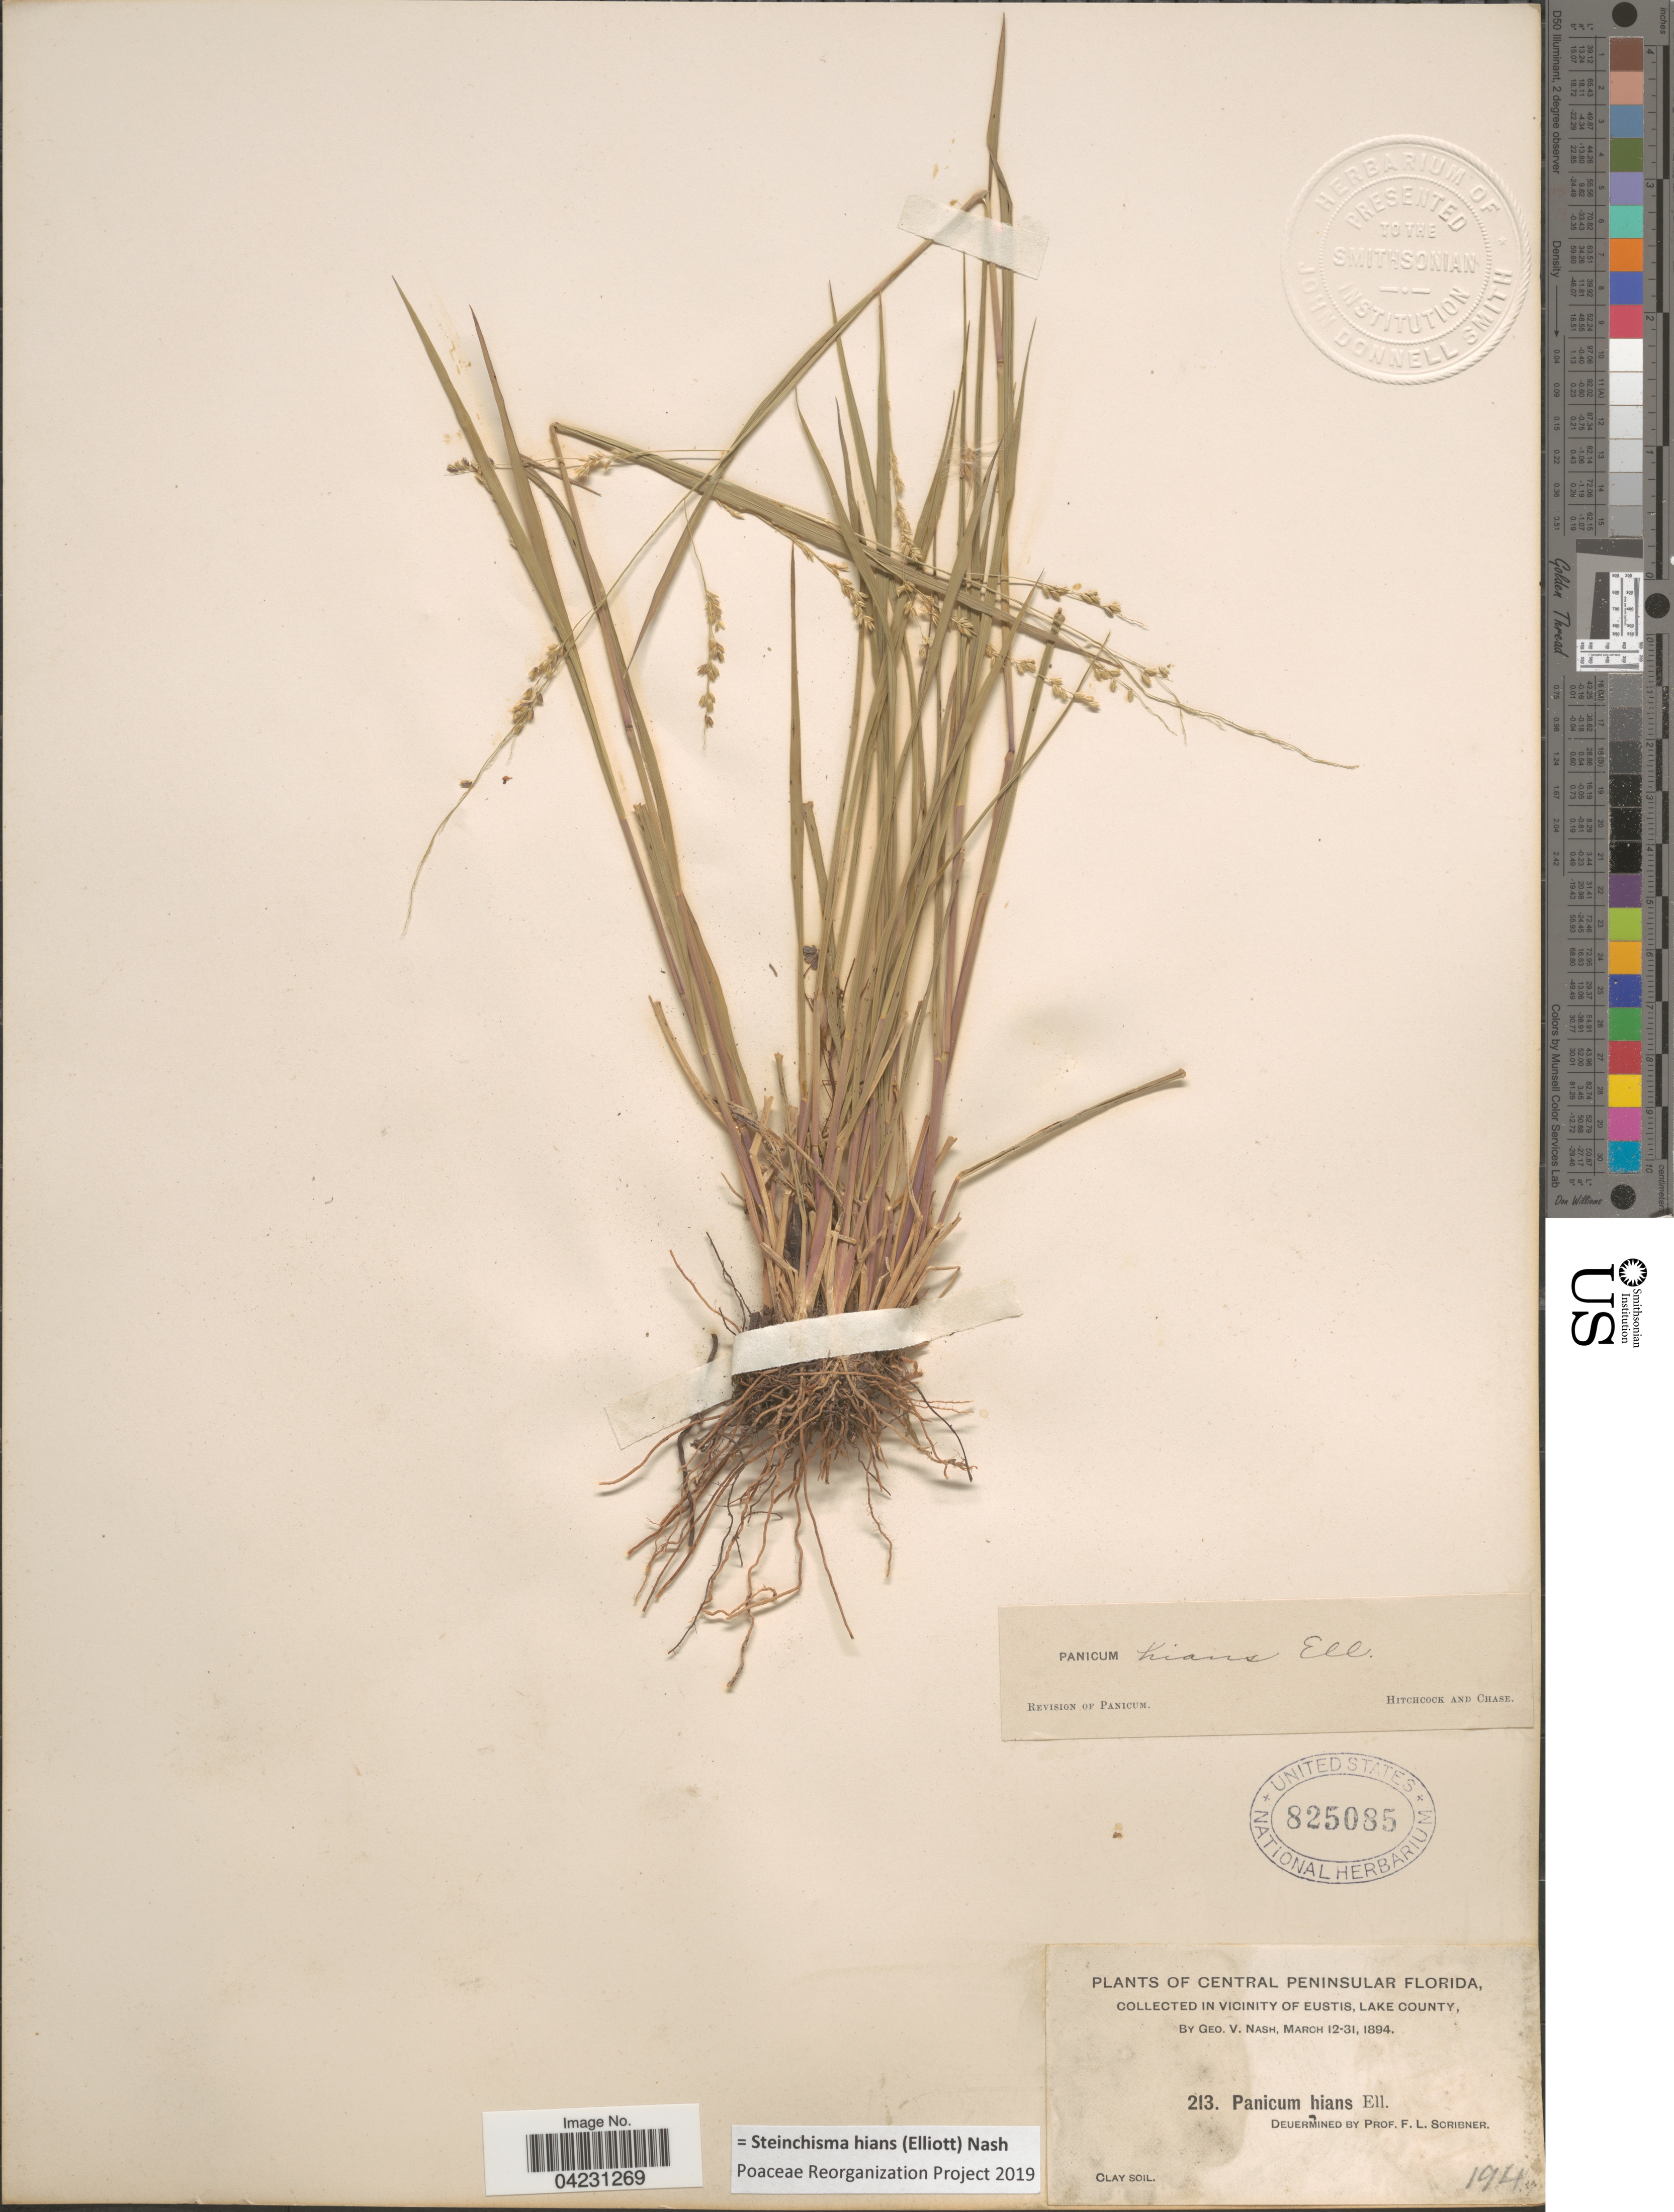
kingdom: Plantae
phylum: Tracheophyta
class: Liliopsida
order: Poales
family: Poaceae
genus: Steinchisma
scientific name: Steinchisma hians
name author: (Elliott) Nash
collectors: G. V. Nash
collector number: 213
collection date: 1894-03-12/1894-03-31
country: United States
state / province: Florida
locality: Central Peninsular Florida. In vicinity of Eustis, Lake County.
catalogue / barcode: US 825085